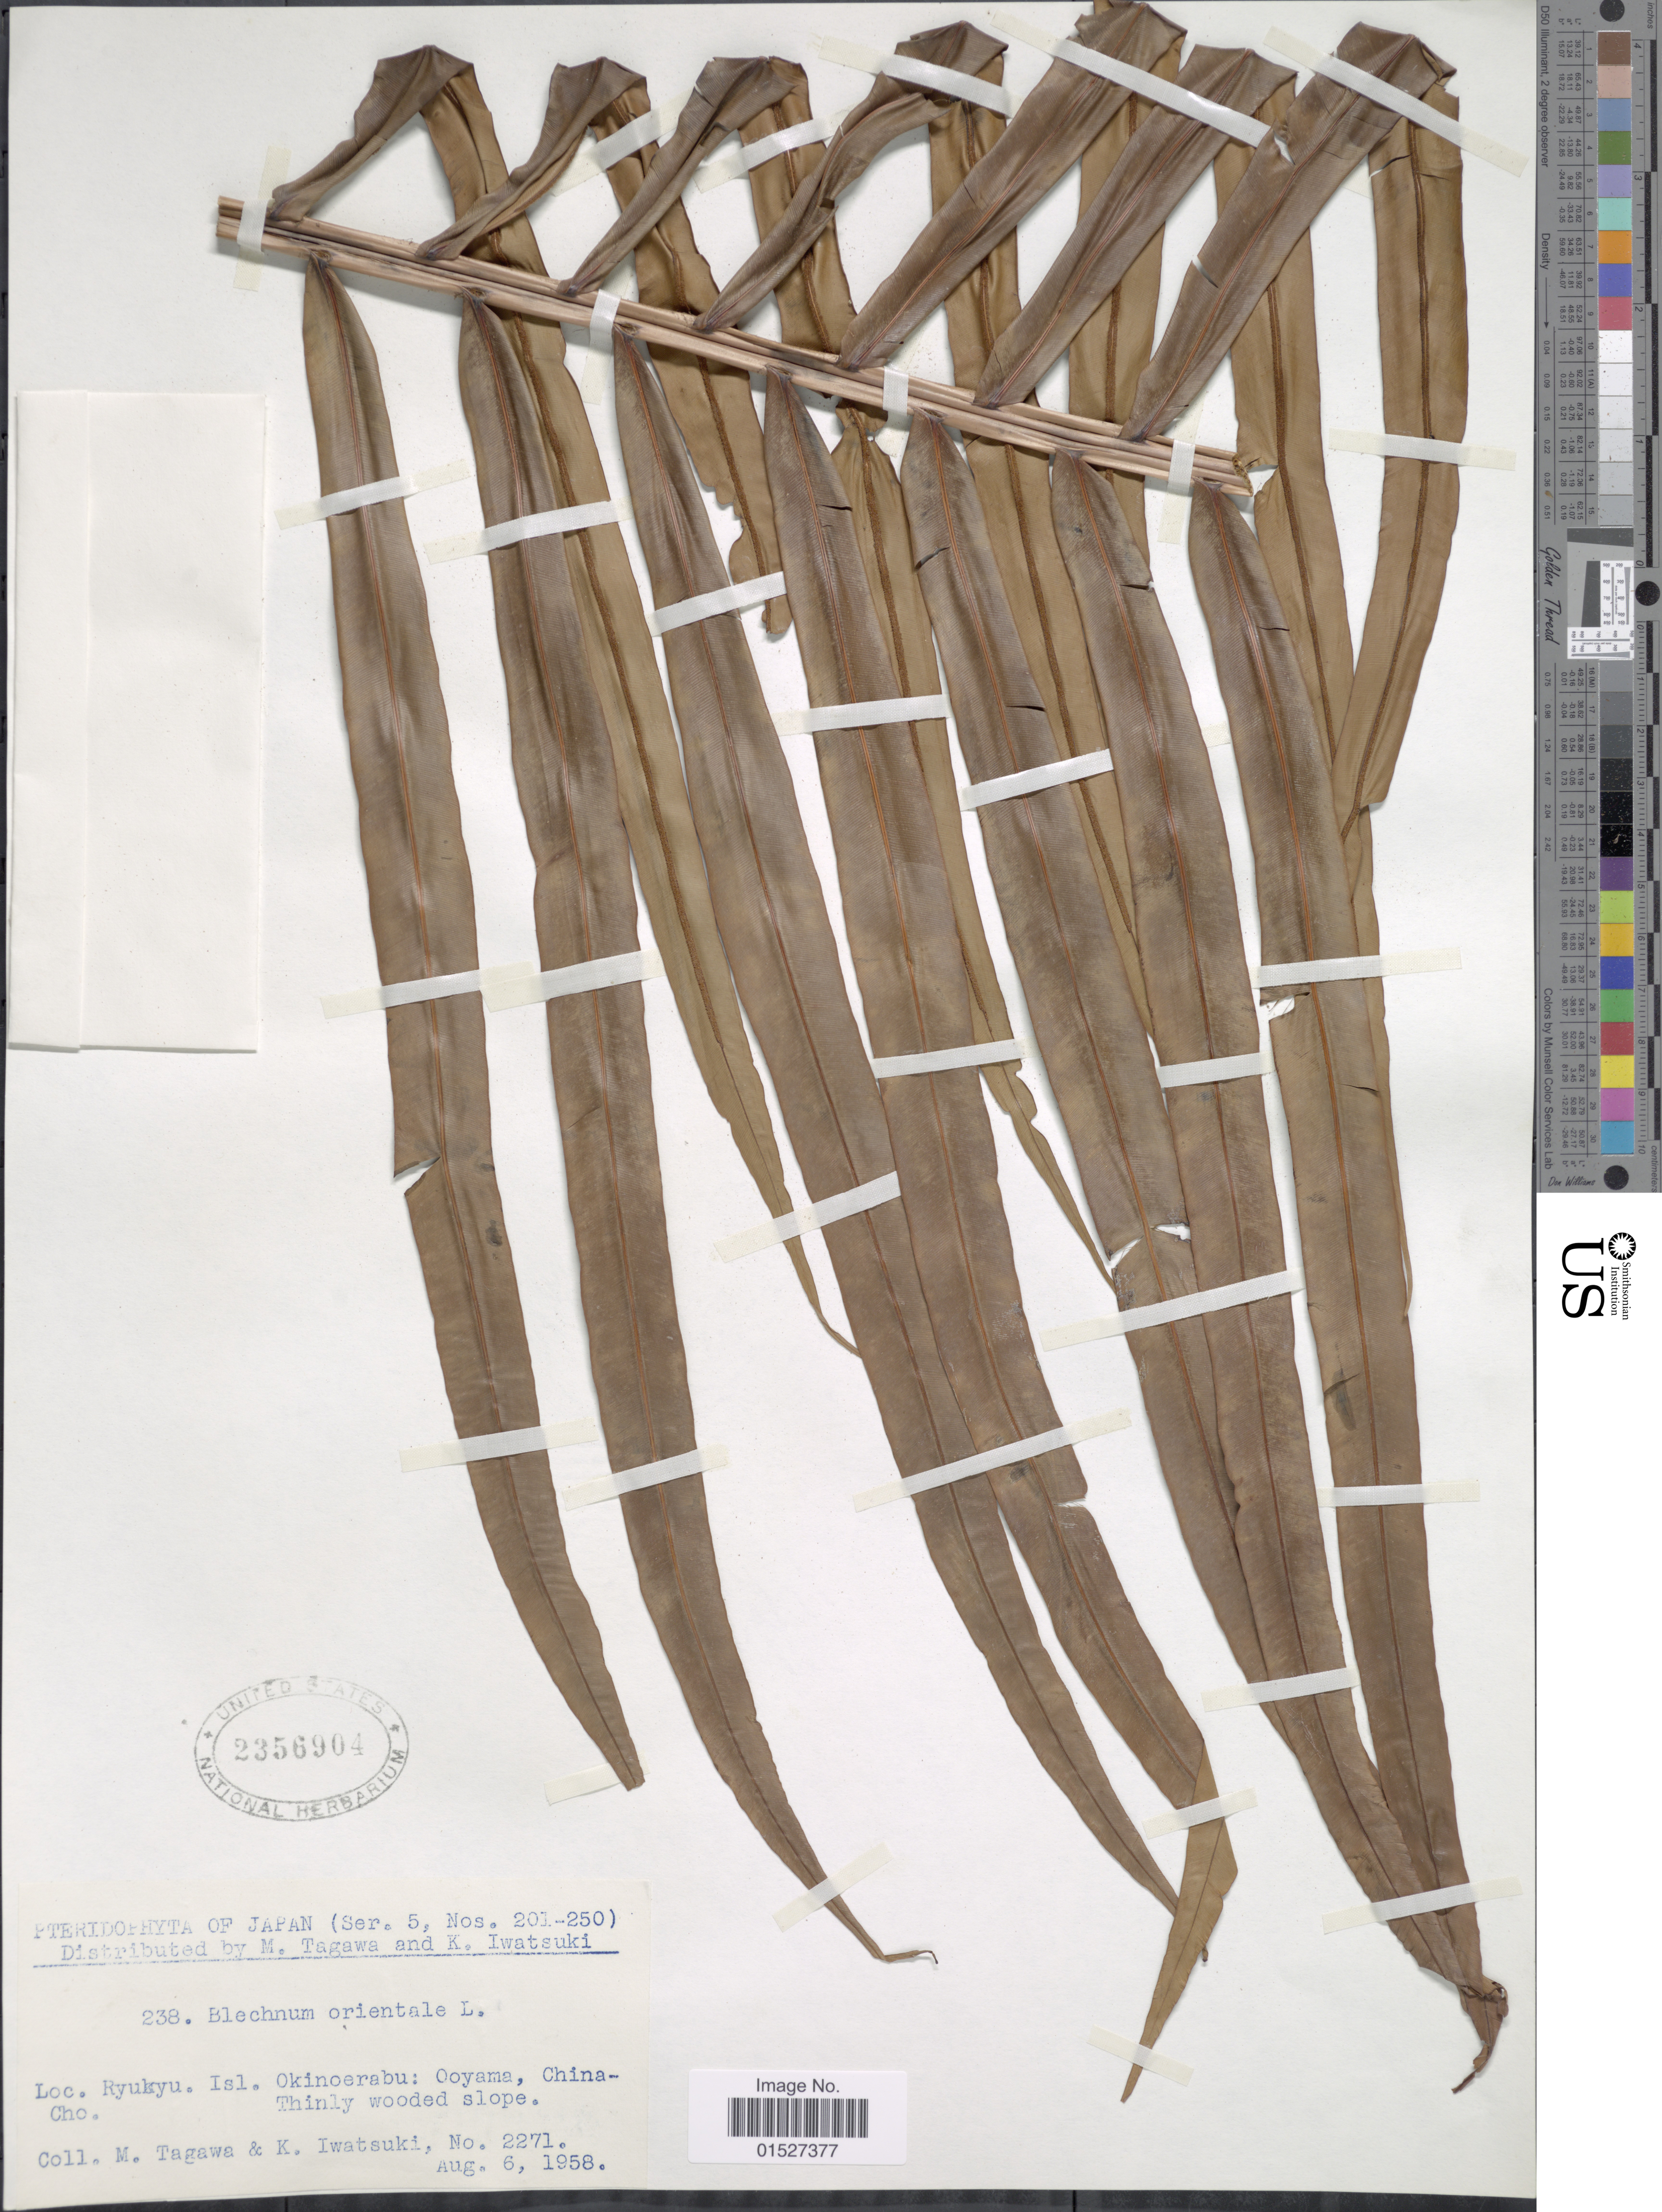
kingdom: Plantae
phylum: Tracheophyta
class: Polypodiopsida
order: Polypodiales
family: Blechnaceae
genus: Blechnum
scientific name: Blechnum orientale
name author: L.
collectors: M. Tagawa & K. Iwatsuki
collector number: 2271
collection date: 1958-08-06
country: Japan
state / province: Okinawa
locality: Ryukyu. Isl. Okinoerabu: Ooyama, China-Cho.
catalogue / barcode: US 2356904